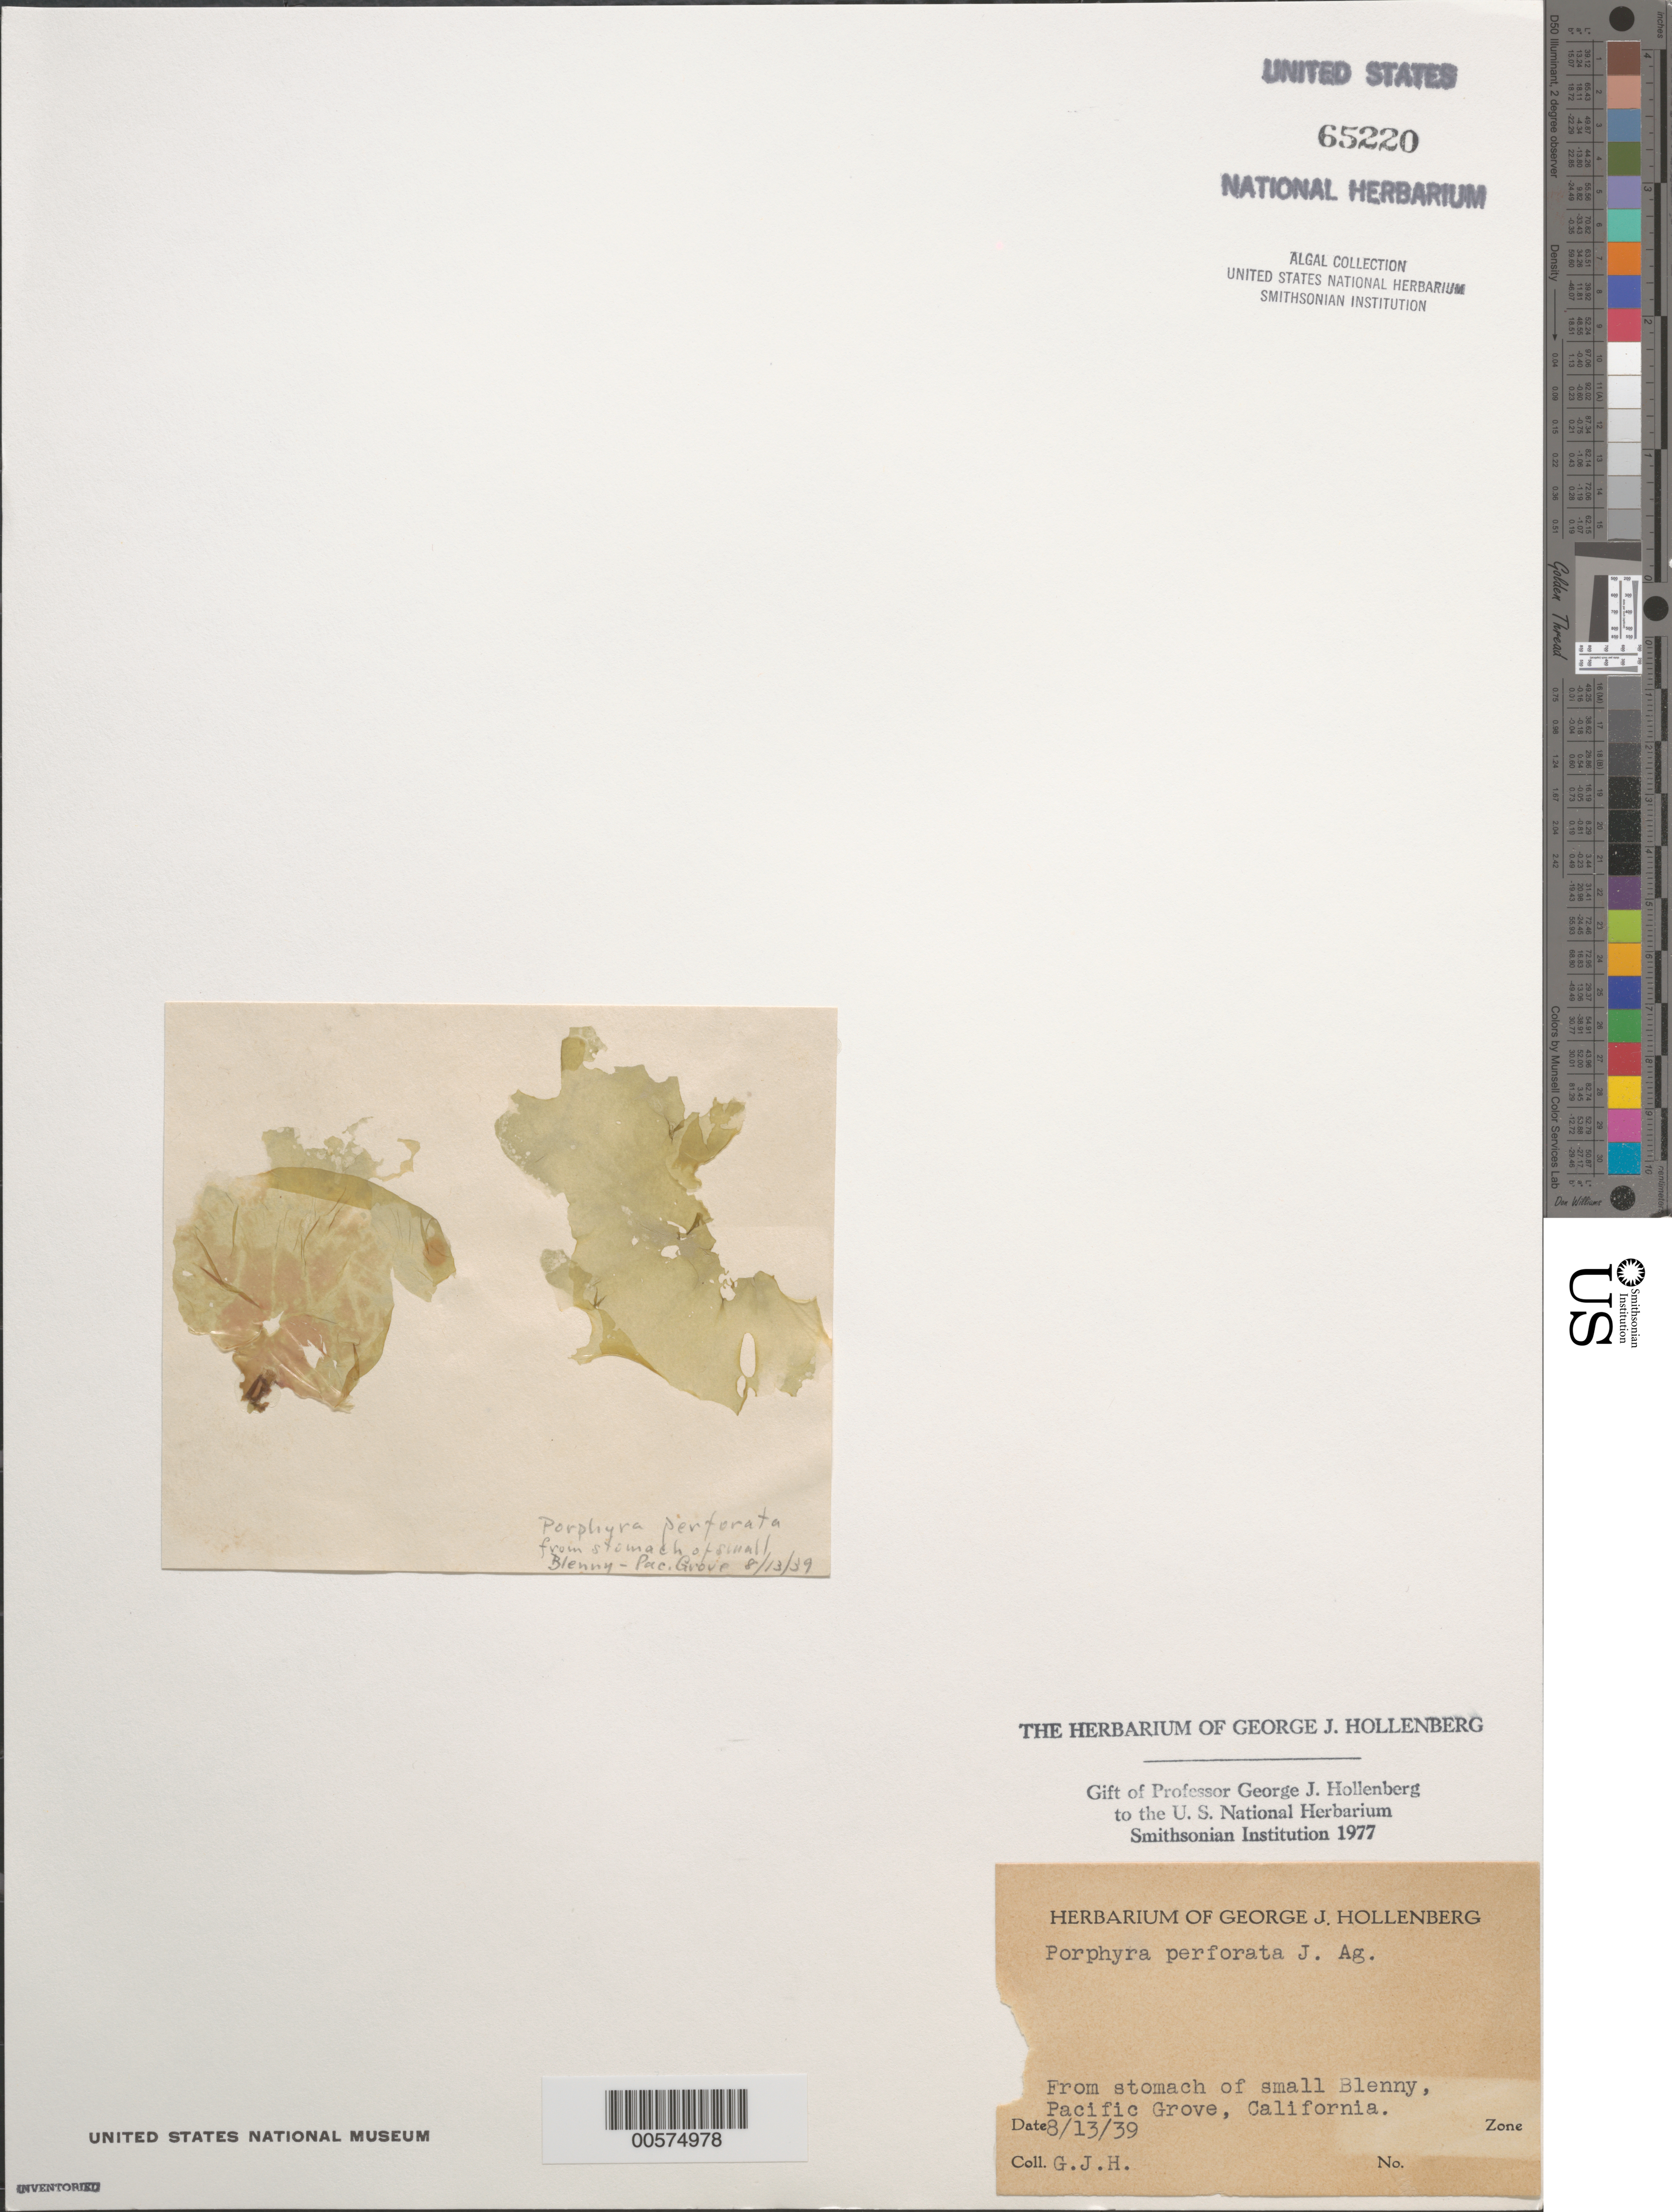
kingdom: Plantae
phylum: Rhodophyta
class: Bangiophyceae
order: Bangiales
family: Bangiaceae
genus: Pyropia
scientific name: Pyropia perforata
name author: (J. Agardh) S.C. Lindstrom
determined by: Algae name updating Project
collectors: G. Hollenberg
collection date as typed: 13 Aug 1939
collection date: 1939-08-13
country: United States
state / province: California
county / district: Monterey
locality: Pacific Grove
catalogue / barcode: US 65220